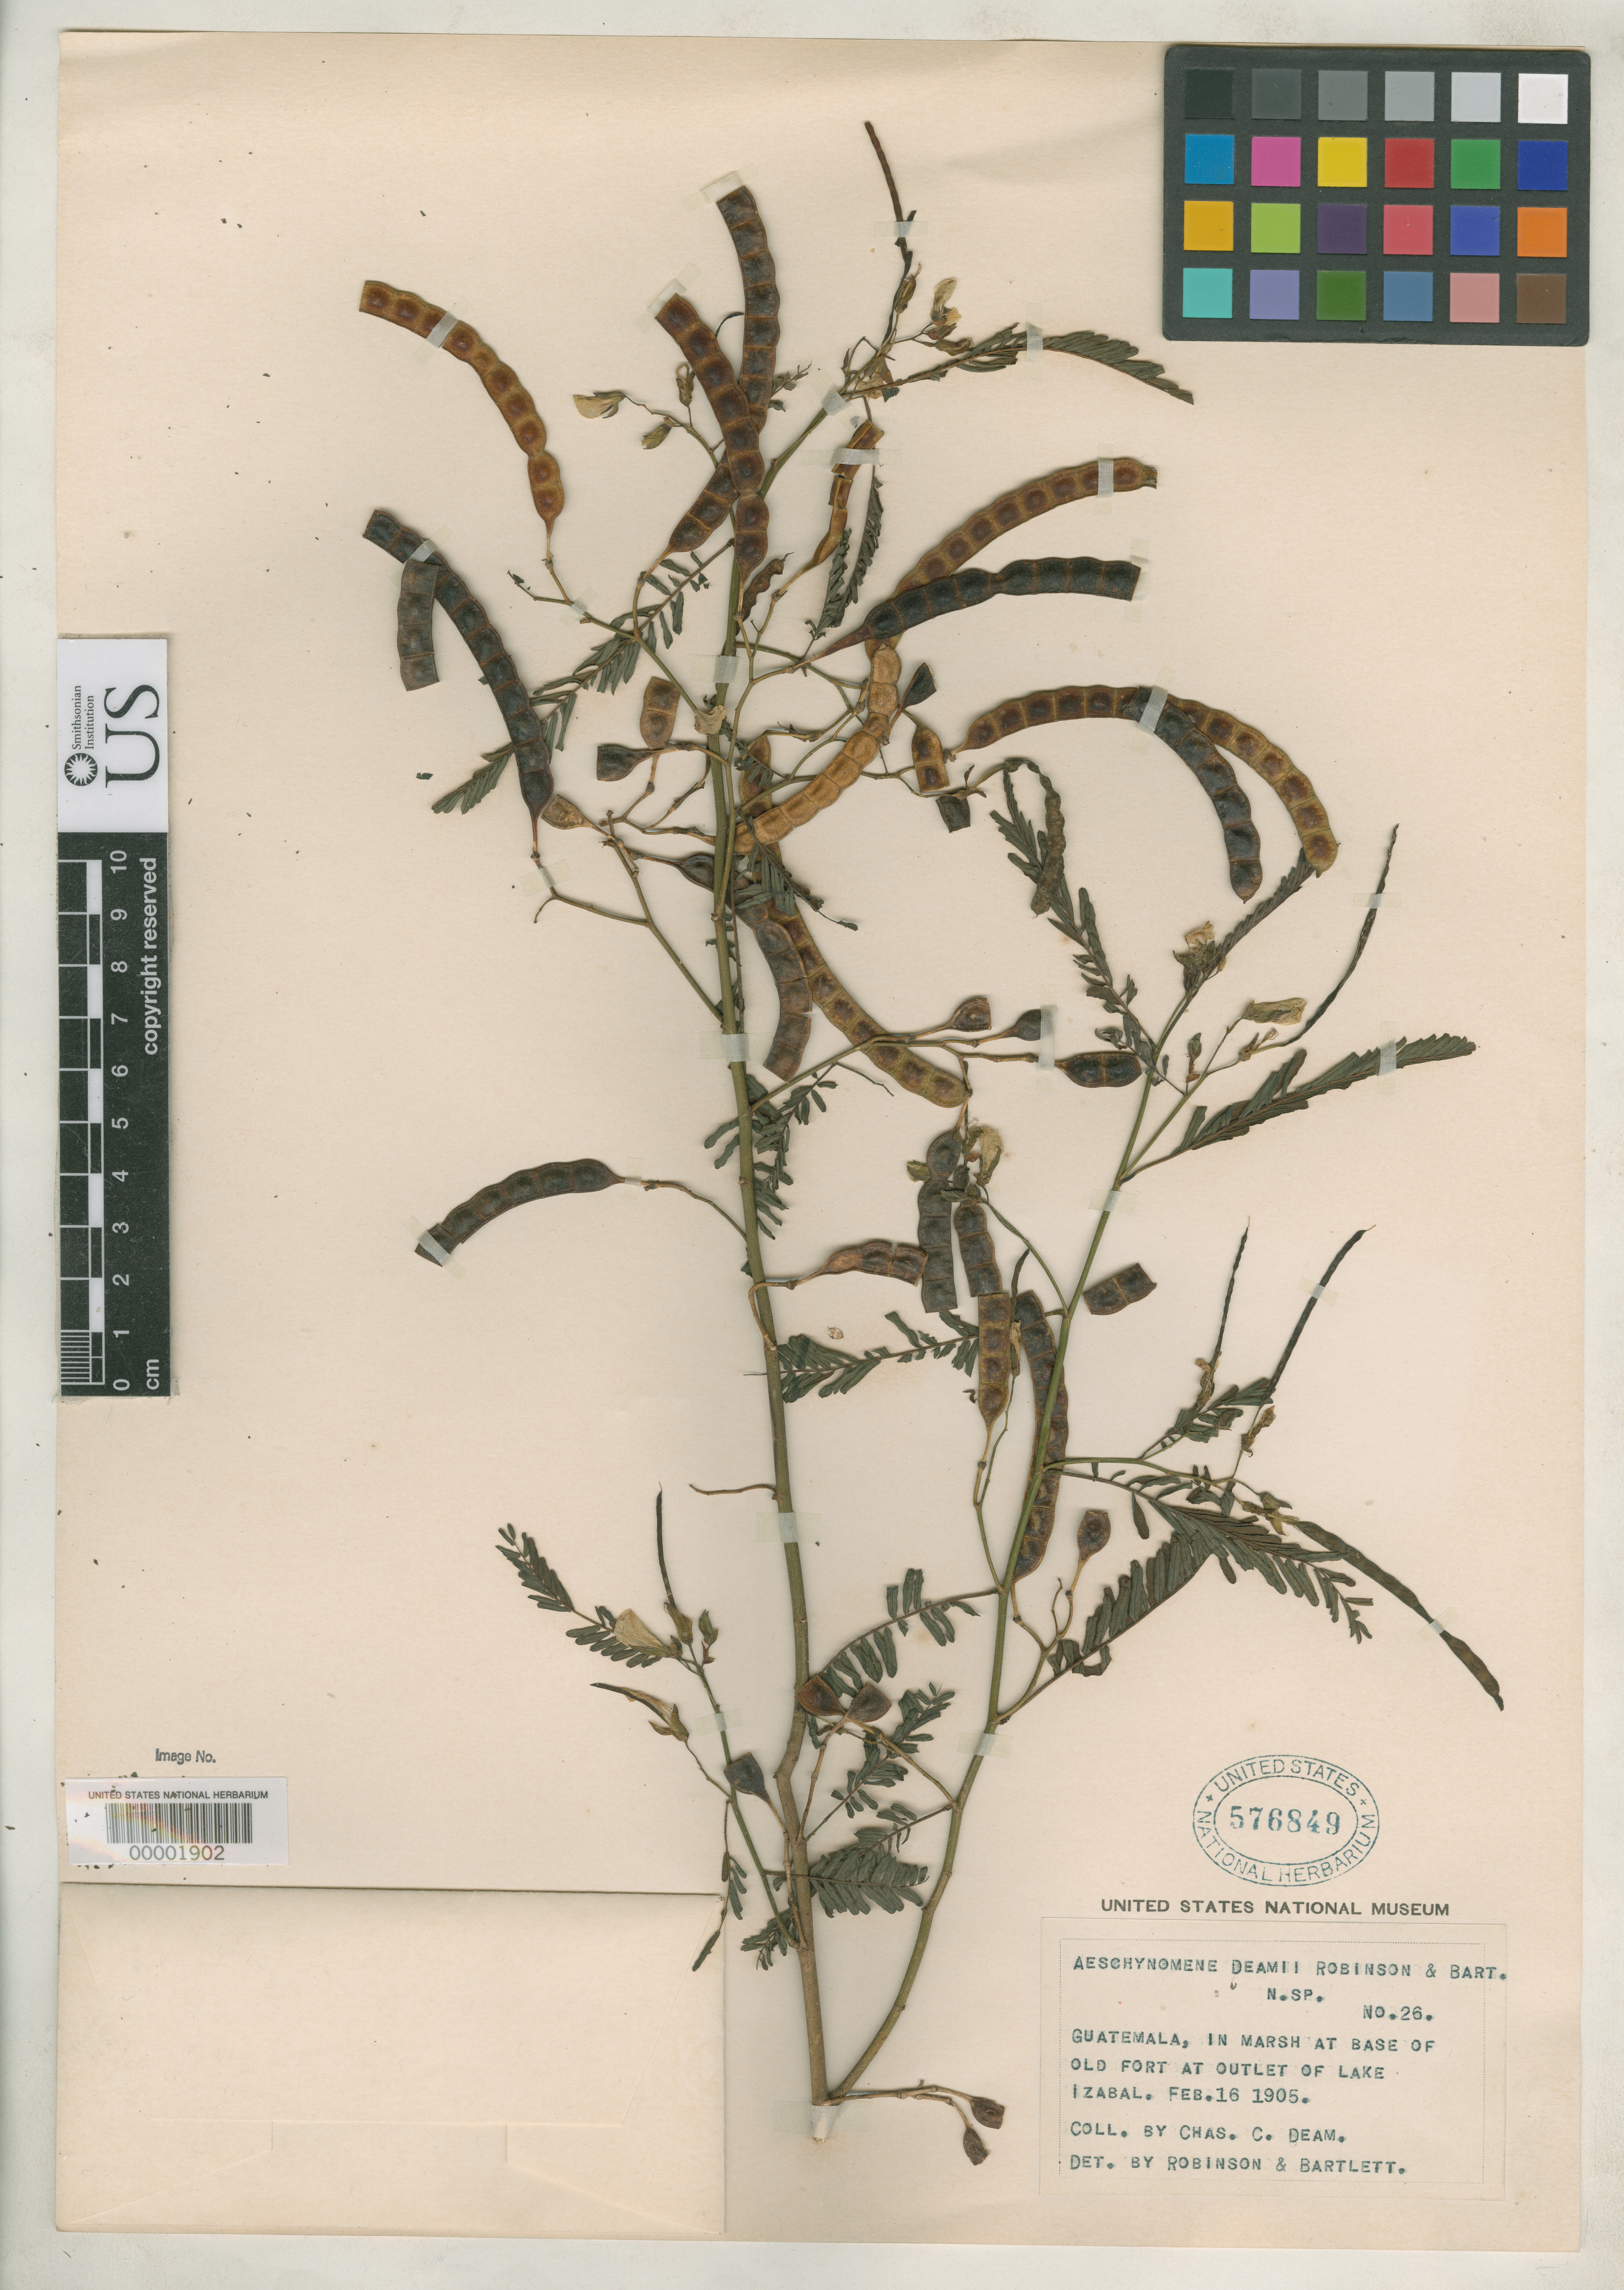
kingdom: Plantae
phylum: Tracheophyta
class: Magnoliopsida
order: Fabales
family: Fabaceae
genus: Aeschynomene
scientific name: Aeschynomene deamii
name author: B.L. Rob. & Bartlett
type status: Isotype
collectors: C. C. Deam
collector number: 26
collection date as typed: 15 Feb 1905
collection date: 1905-02-15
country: Guatemala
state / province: Izabal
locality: San Felipe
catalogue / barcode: US 576849